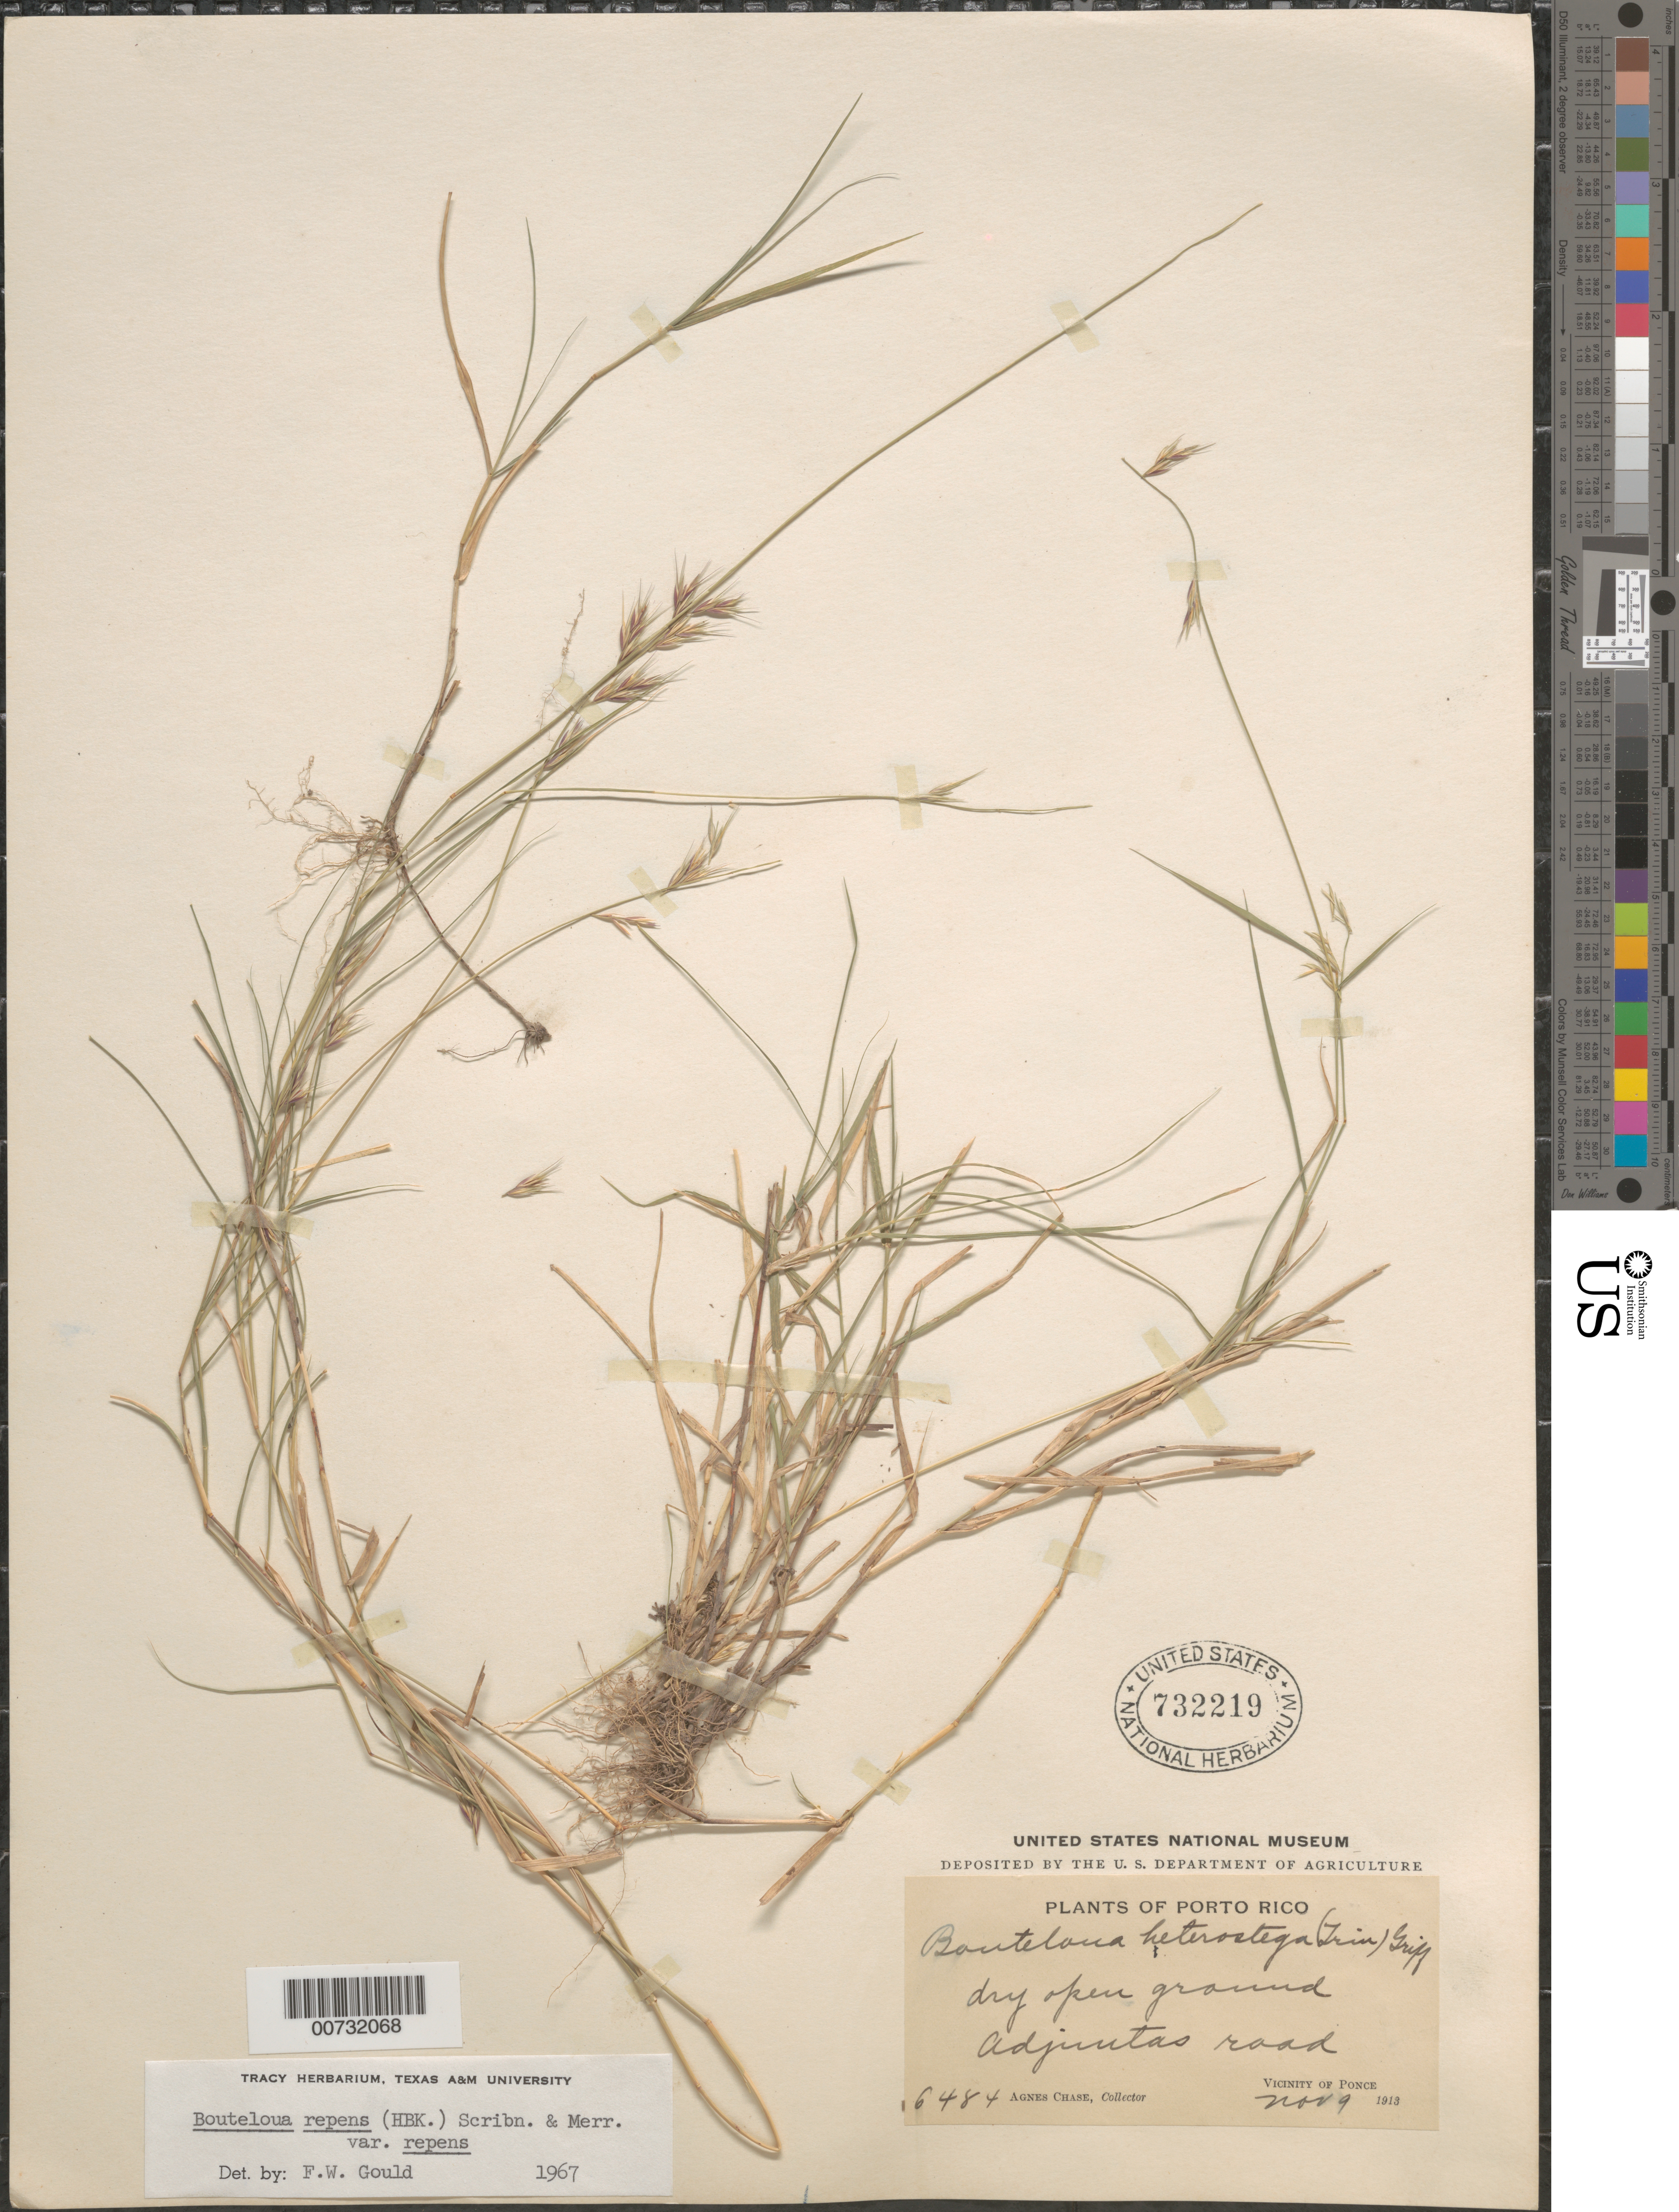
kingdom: Plantae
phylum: Tracheophyta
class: Liliopsida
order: Poales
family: Poaceae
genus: Bouteloua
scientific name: Bouteloua repens (H.B.K.) Scribn. & Merr. var. repens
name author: (Kunth) Scribn. & Merr.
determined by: Gould, F. W.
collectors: A. Chase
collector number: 6484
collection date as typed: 09 Nov 1913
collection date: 1913-11-09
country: Puerto Rico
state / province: Adjuntas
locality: Adjuntas Road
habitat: Dry open ground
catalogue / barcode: US 732219